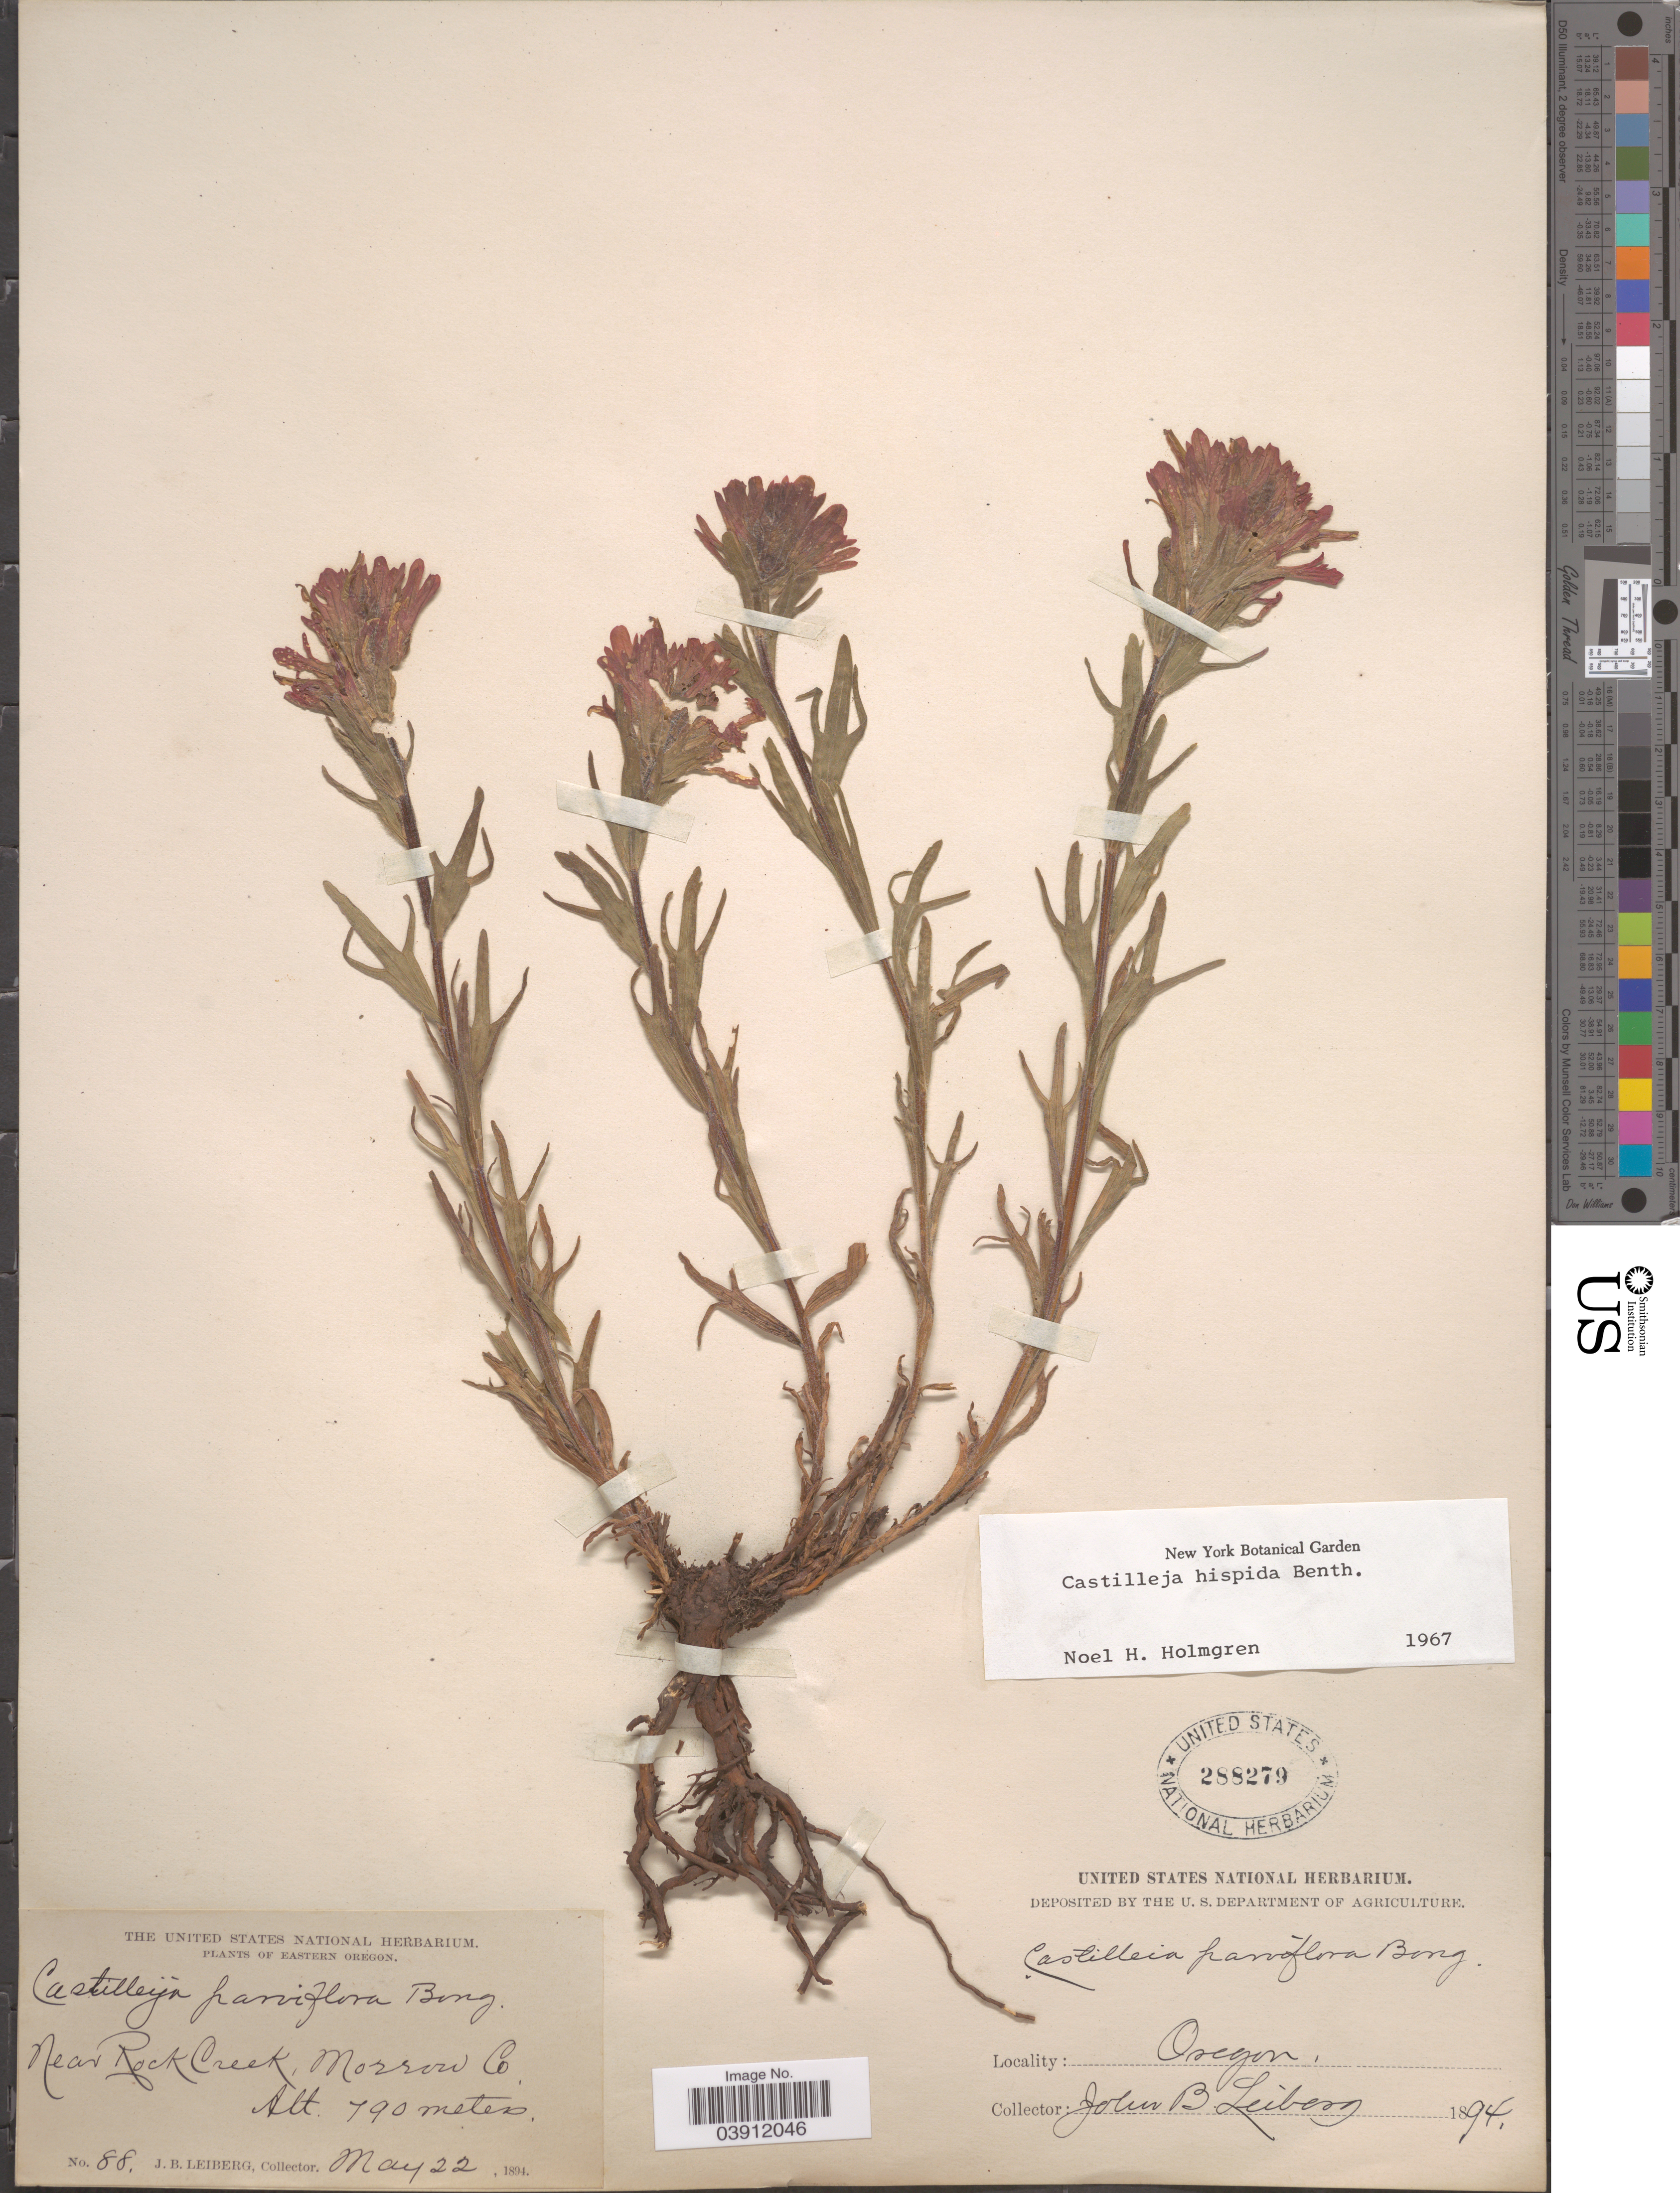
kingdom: Plantae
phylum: Tracheophyta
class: Magnoliopsida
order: Lamiales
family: Orobanchaceae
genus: Castilleja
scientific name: Castilleja hispida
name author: Benth. ex Hook.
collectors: J. B. Leiberg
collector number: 88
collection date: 1894-05-22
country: United States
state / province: Oregon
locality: Eastern Oregon. Near Rock Creek, Morron Co.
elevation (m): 790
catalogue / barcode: US 288279